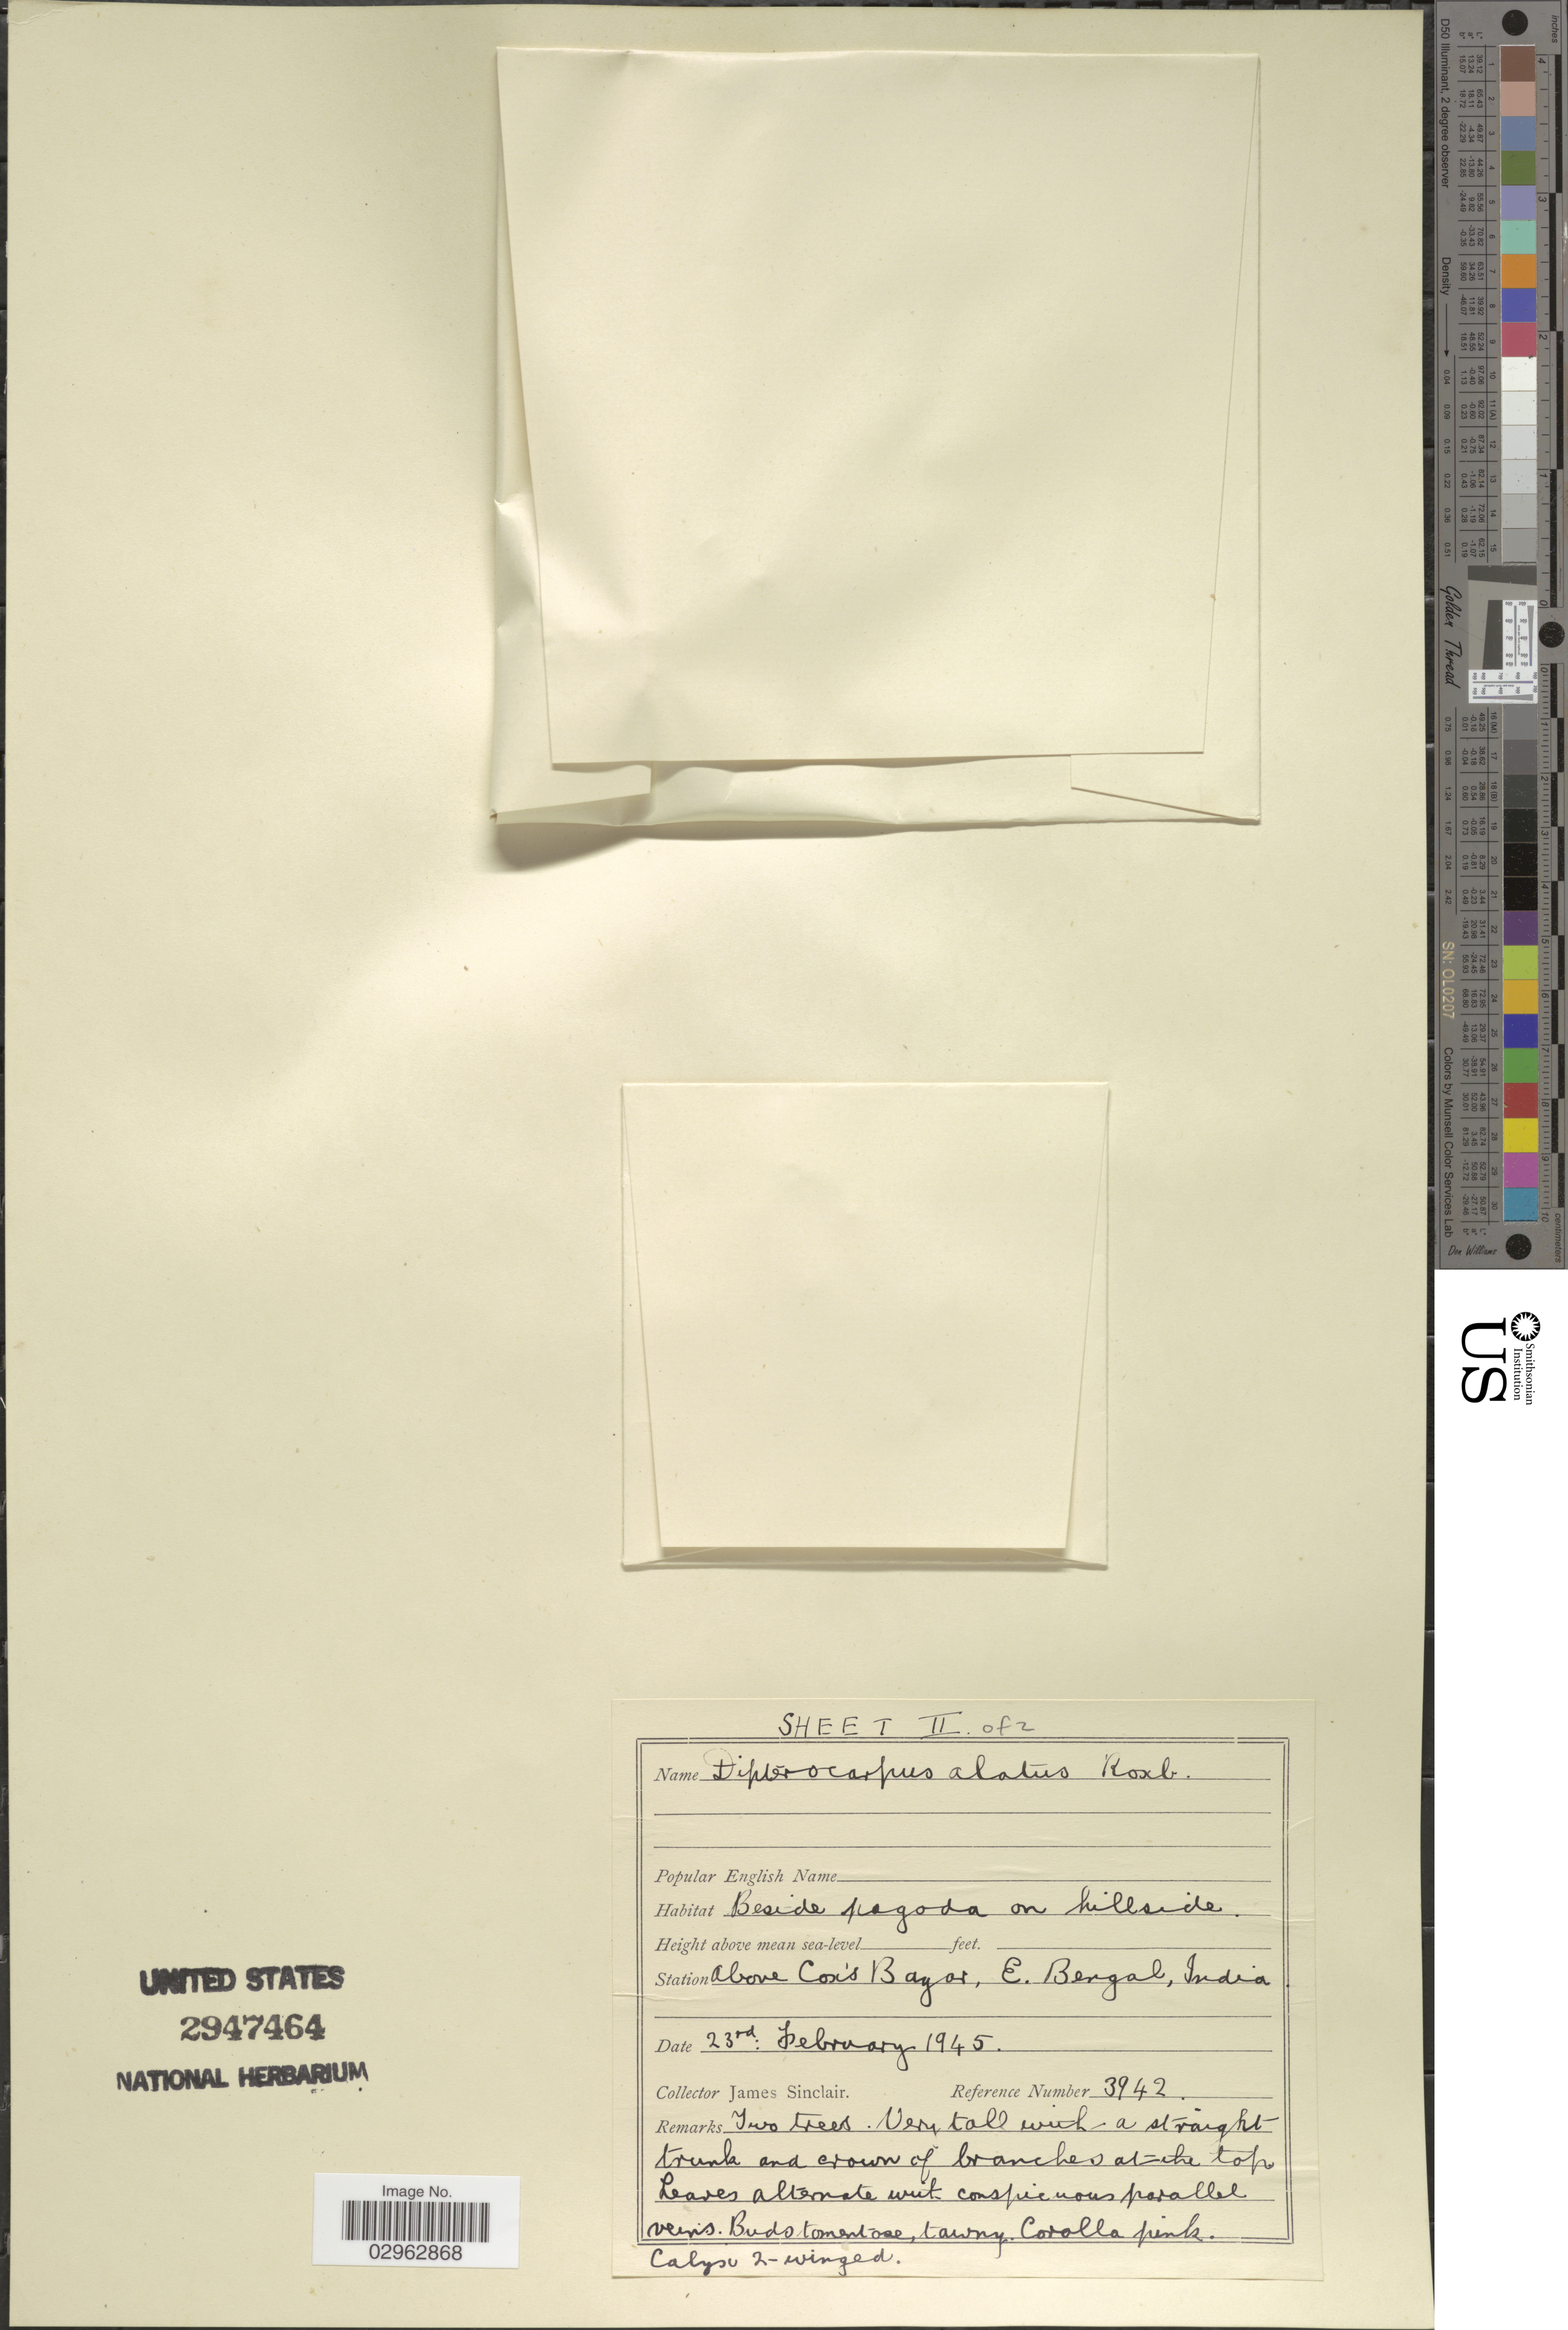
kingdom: Plantae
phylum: Tracheophyta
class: Magnoliopsida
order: Malvales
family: Dipterocarpaceae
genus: Dipterocarpus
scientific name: Dipterocarpus alatus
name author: Roxb.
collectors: J. Sinclair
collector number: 3942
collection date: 1945-02-23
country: Bangladesh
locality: Station above Cox's Bazar, E. Bengal, India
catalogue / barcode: US 2947464